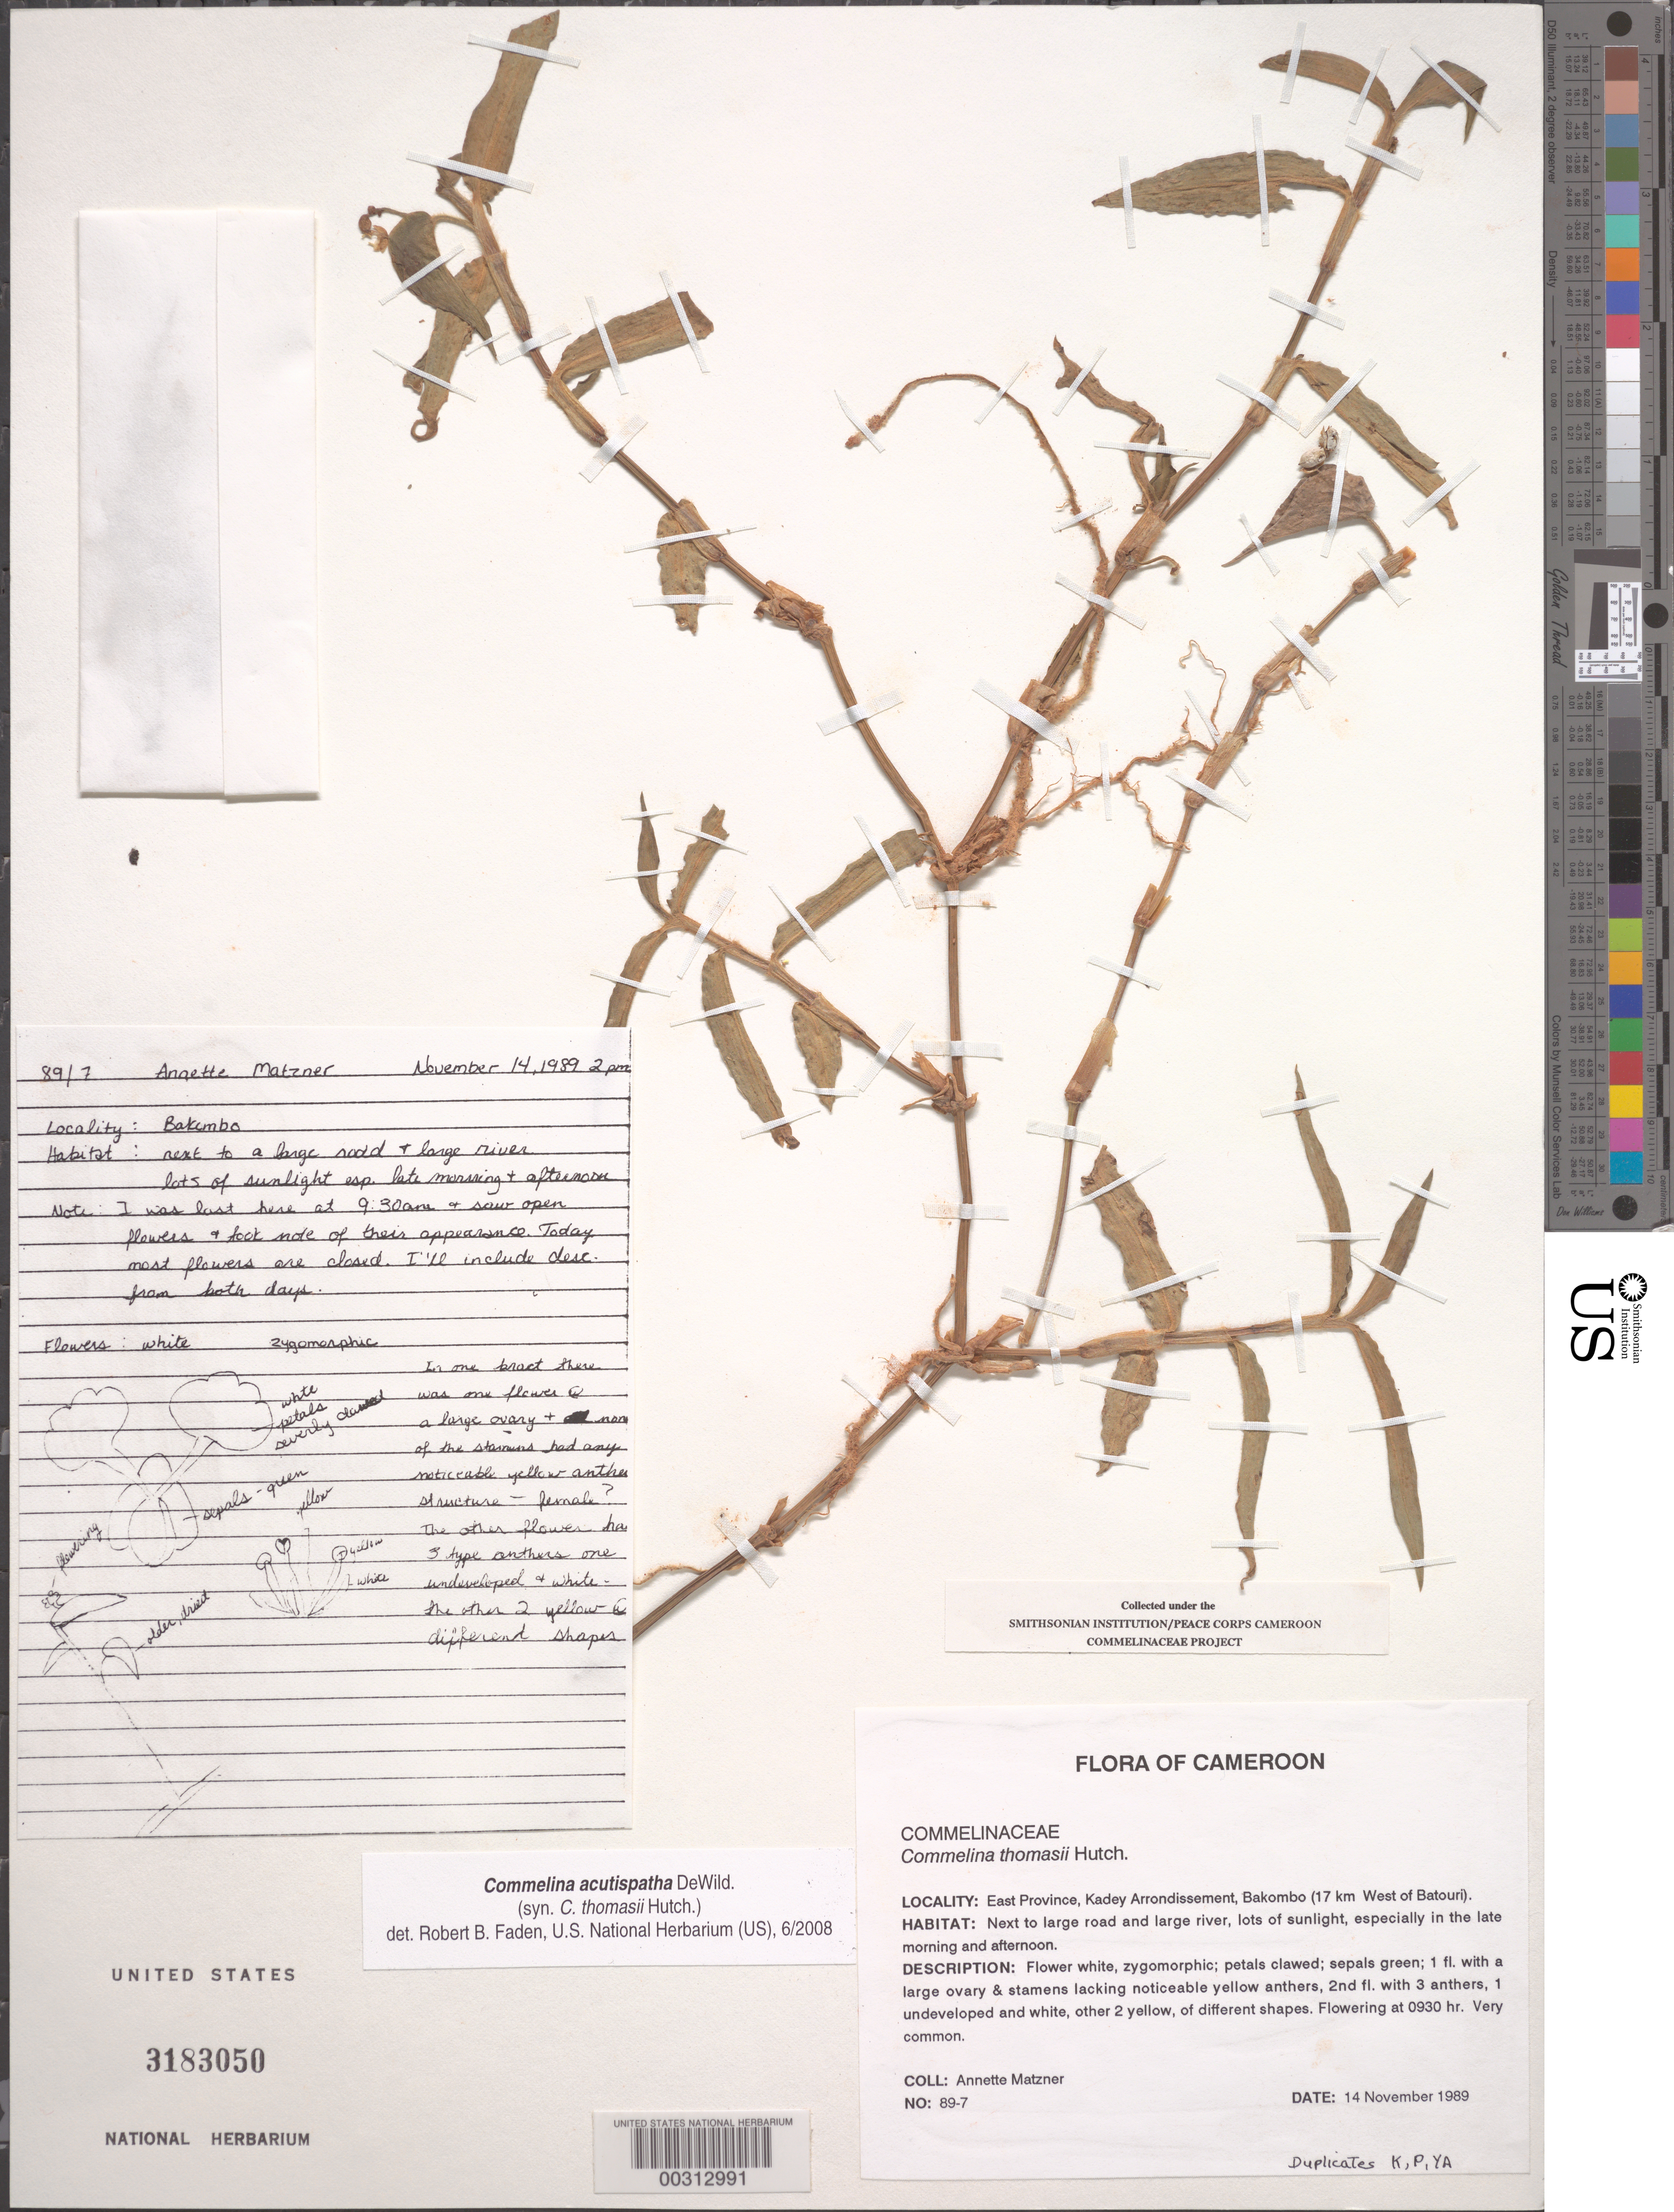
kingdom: Plantae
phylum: Tracheophyta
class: Liliopsida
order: Commelinales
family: Commelinaceae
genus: Commelina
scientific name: Commelina acutispatha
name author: De Wild.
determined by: Faden, Robert B., (US), Smithsonian Institution - National Museum of Natural History (UNITED STATES)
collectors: A. Matzner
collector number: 89-7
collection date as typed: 14 Nov 1989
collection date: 1989-11-14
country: Cameroon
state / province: Est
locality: Kadey arrondissement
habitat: Lots of sun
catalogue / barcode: US 3183050